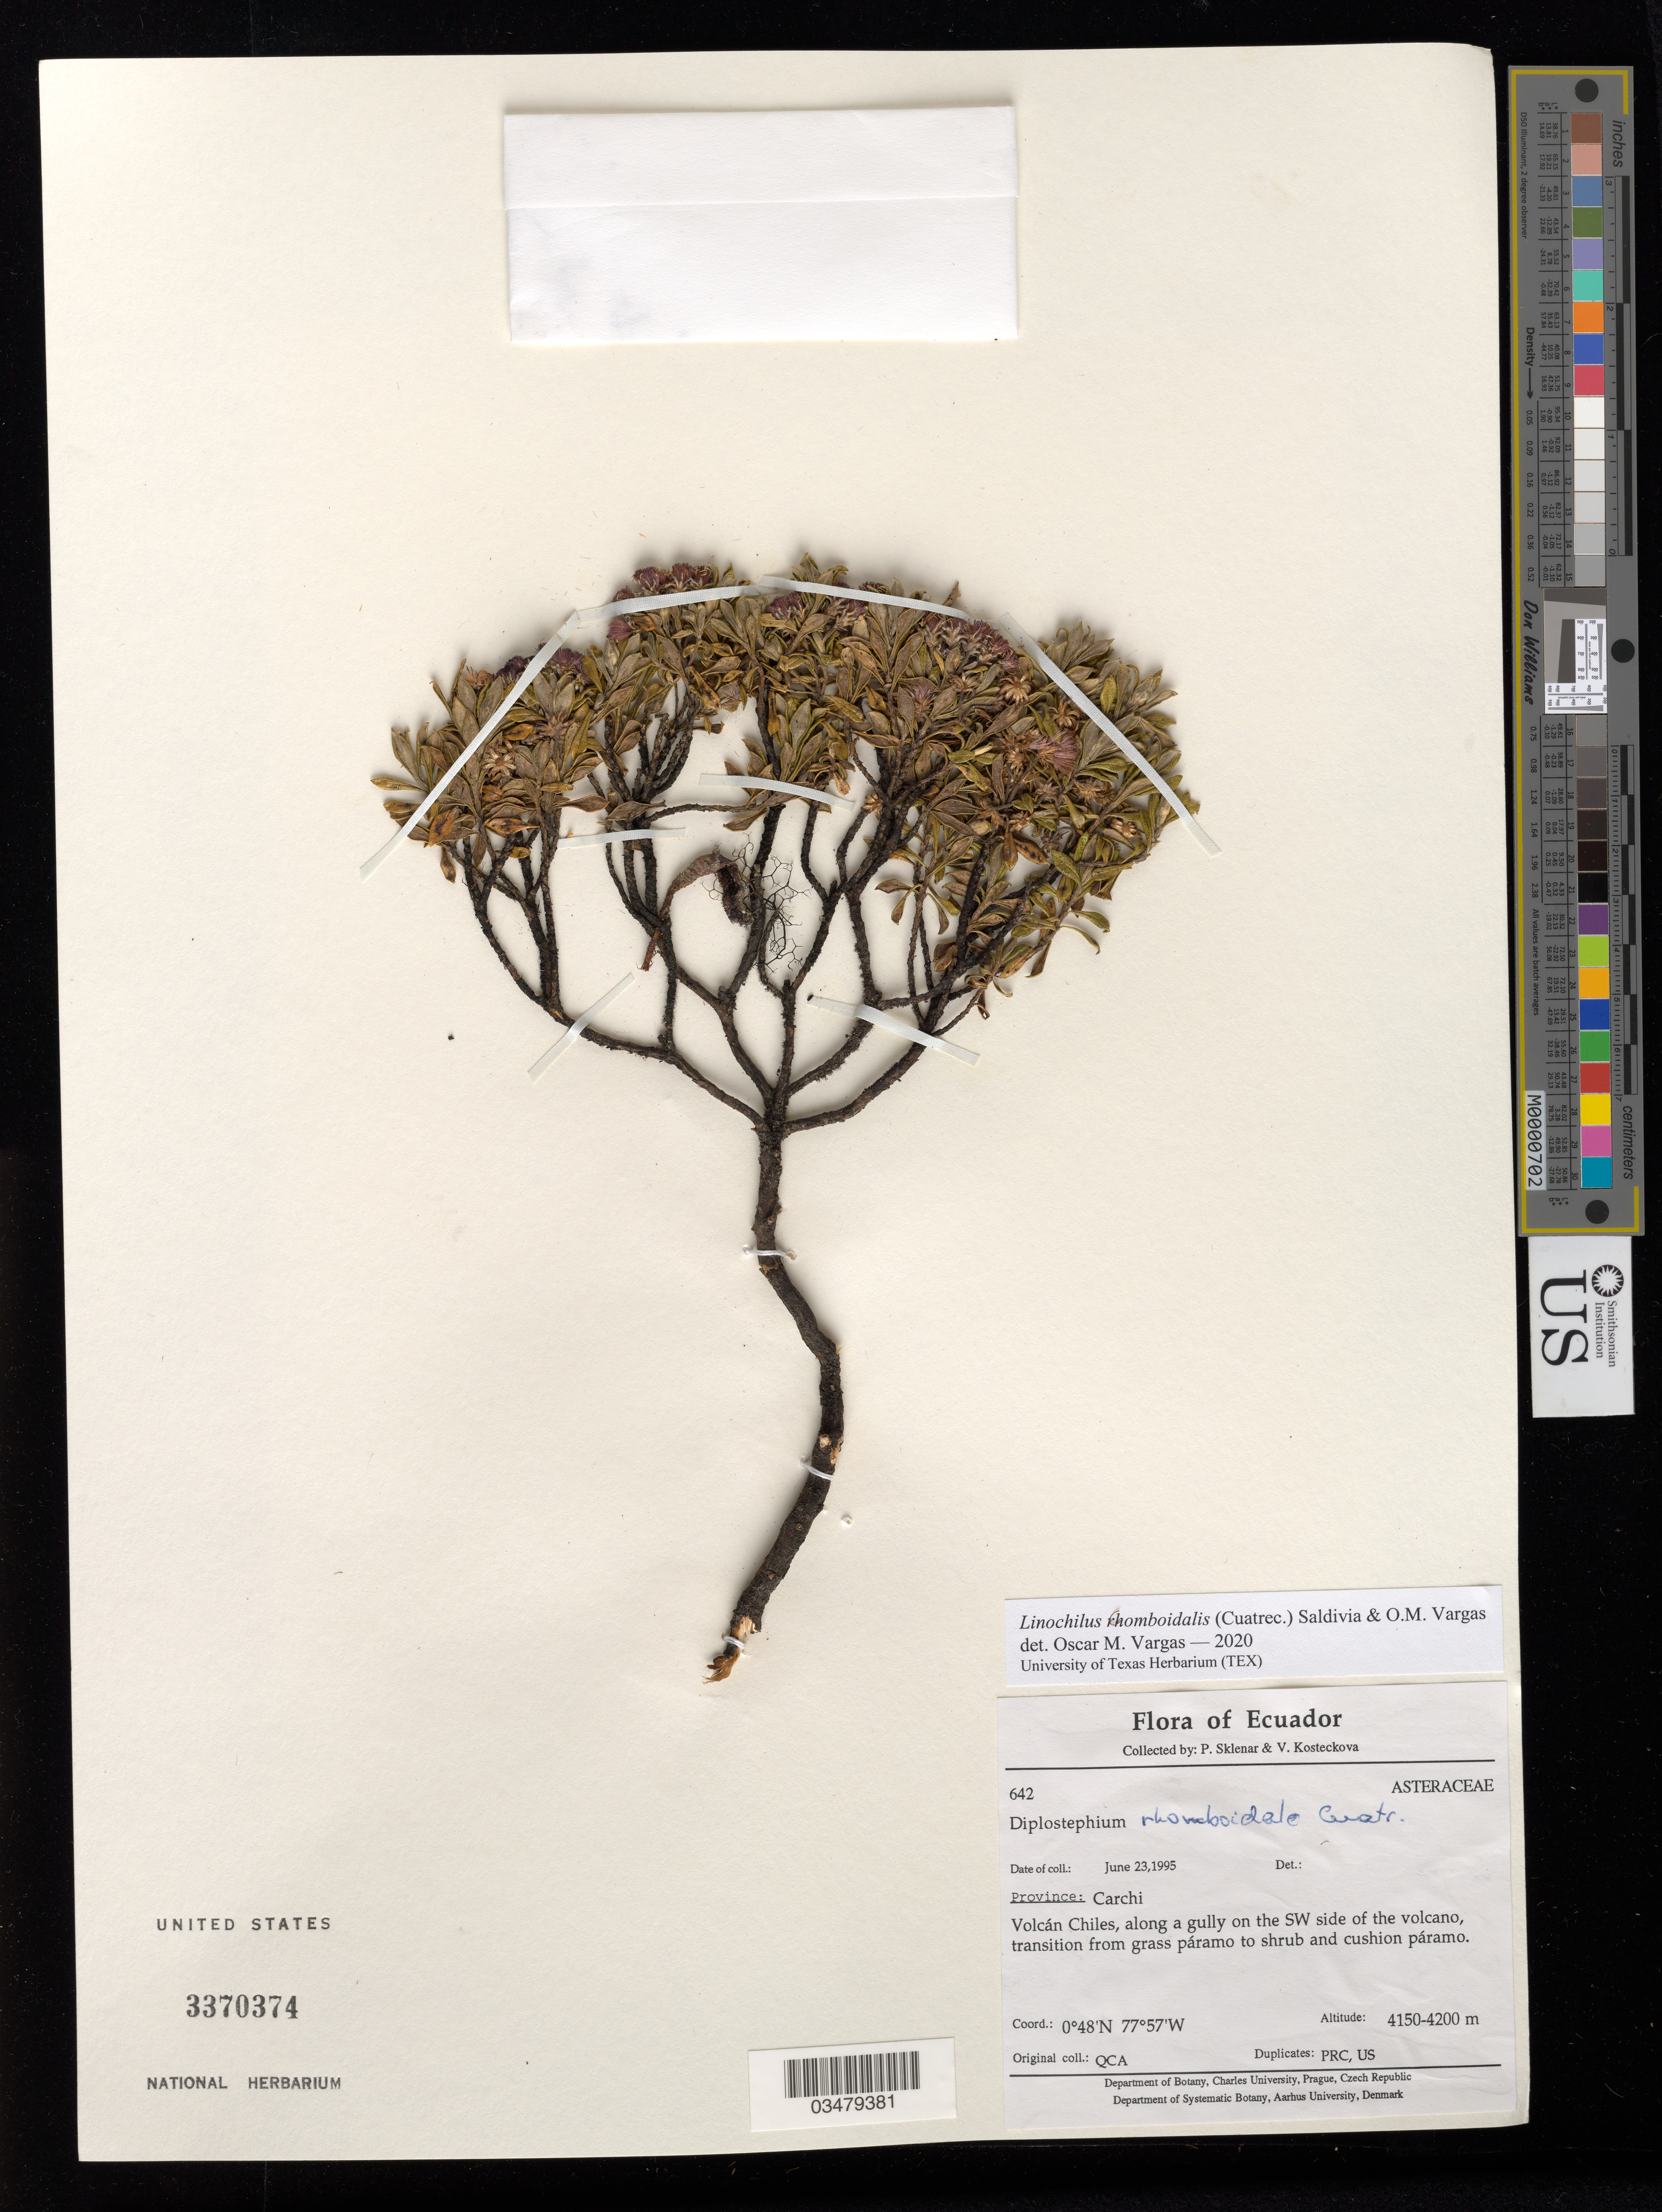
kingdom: Plantae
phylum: Tracheophyta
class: Magnoliopsida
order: Asterales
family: Asteraceae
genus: Linochilus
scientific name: Linochilus rhomboidalis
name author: (Cuatrec.) Saldivia & O.M. Vargas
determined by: Vargas, Oscar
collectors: P. Sklenár & V. Kosteckova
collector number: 642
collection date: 1995-06-23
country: Ecuador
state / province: Carchi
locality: Volcán Chiles, along a gully on the SW side of the volcano, transition from grass páramo to shrub and cushion páramo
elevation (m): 4150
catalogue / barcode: US 3370374